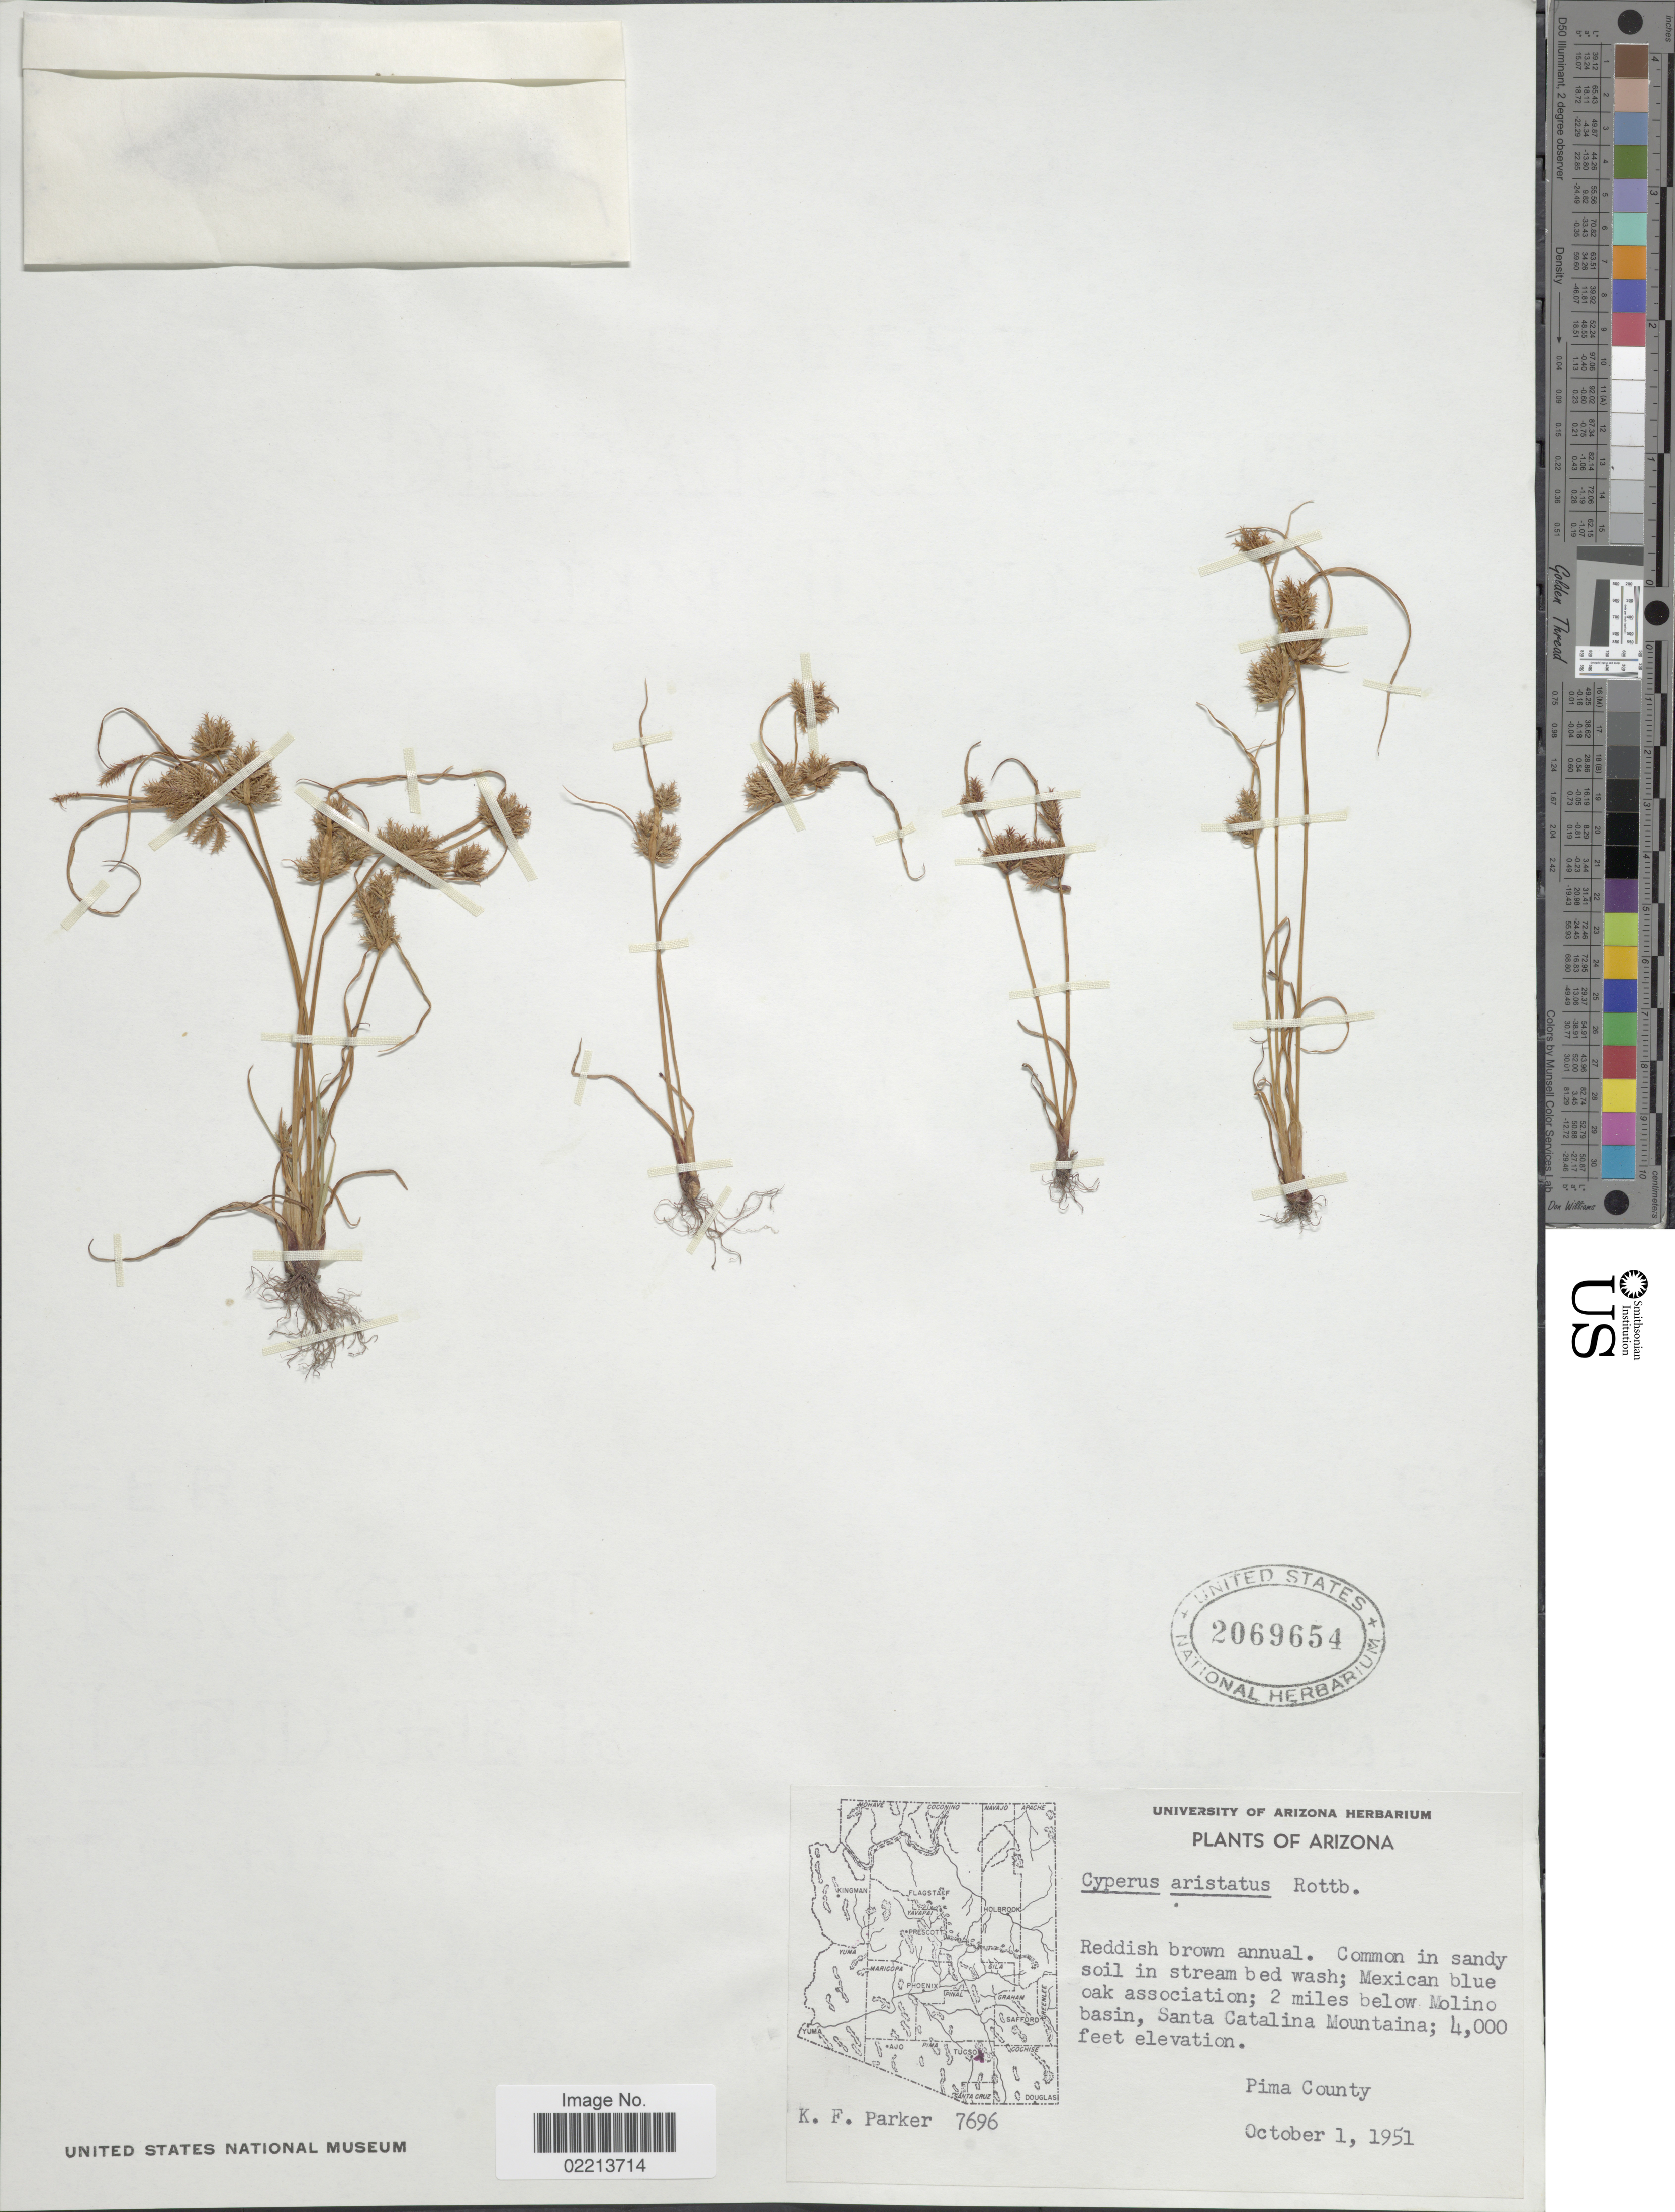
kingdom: Plantae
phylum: Tracheophyta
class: Liliopsida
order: Poales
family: Cyperaceae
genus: Cyperus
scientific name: Cyperus squarrosus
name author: L.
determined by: Strong, Mark T., (BOT), Smithsonian Institution - National Museum of Natural History (UNITED STATES)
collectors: K. F. Parker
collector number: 7696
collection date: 1951-10-01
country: United States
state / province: Arizona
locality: In sandy soil in stream, Mexican blue oak association; 2 miles below Molino basin, Santa Catalina Mountaina, Pima County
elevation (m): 1219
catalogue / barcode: US 20696654